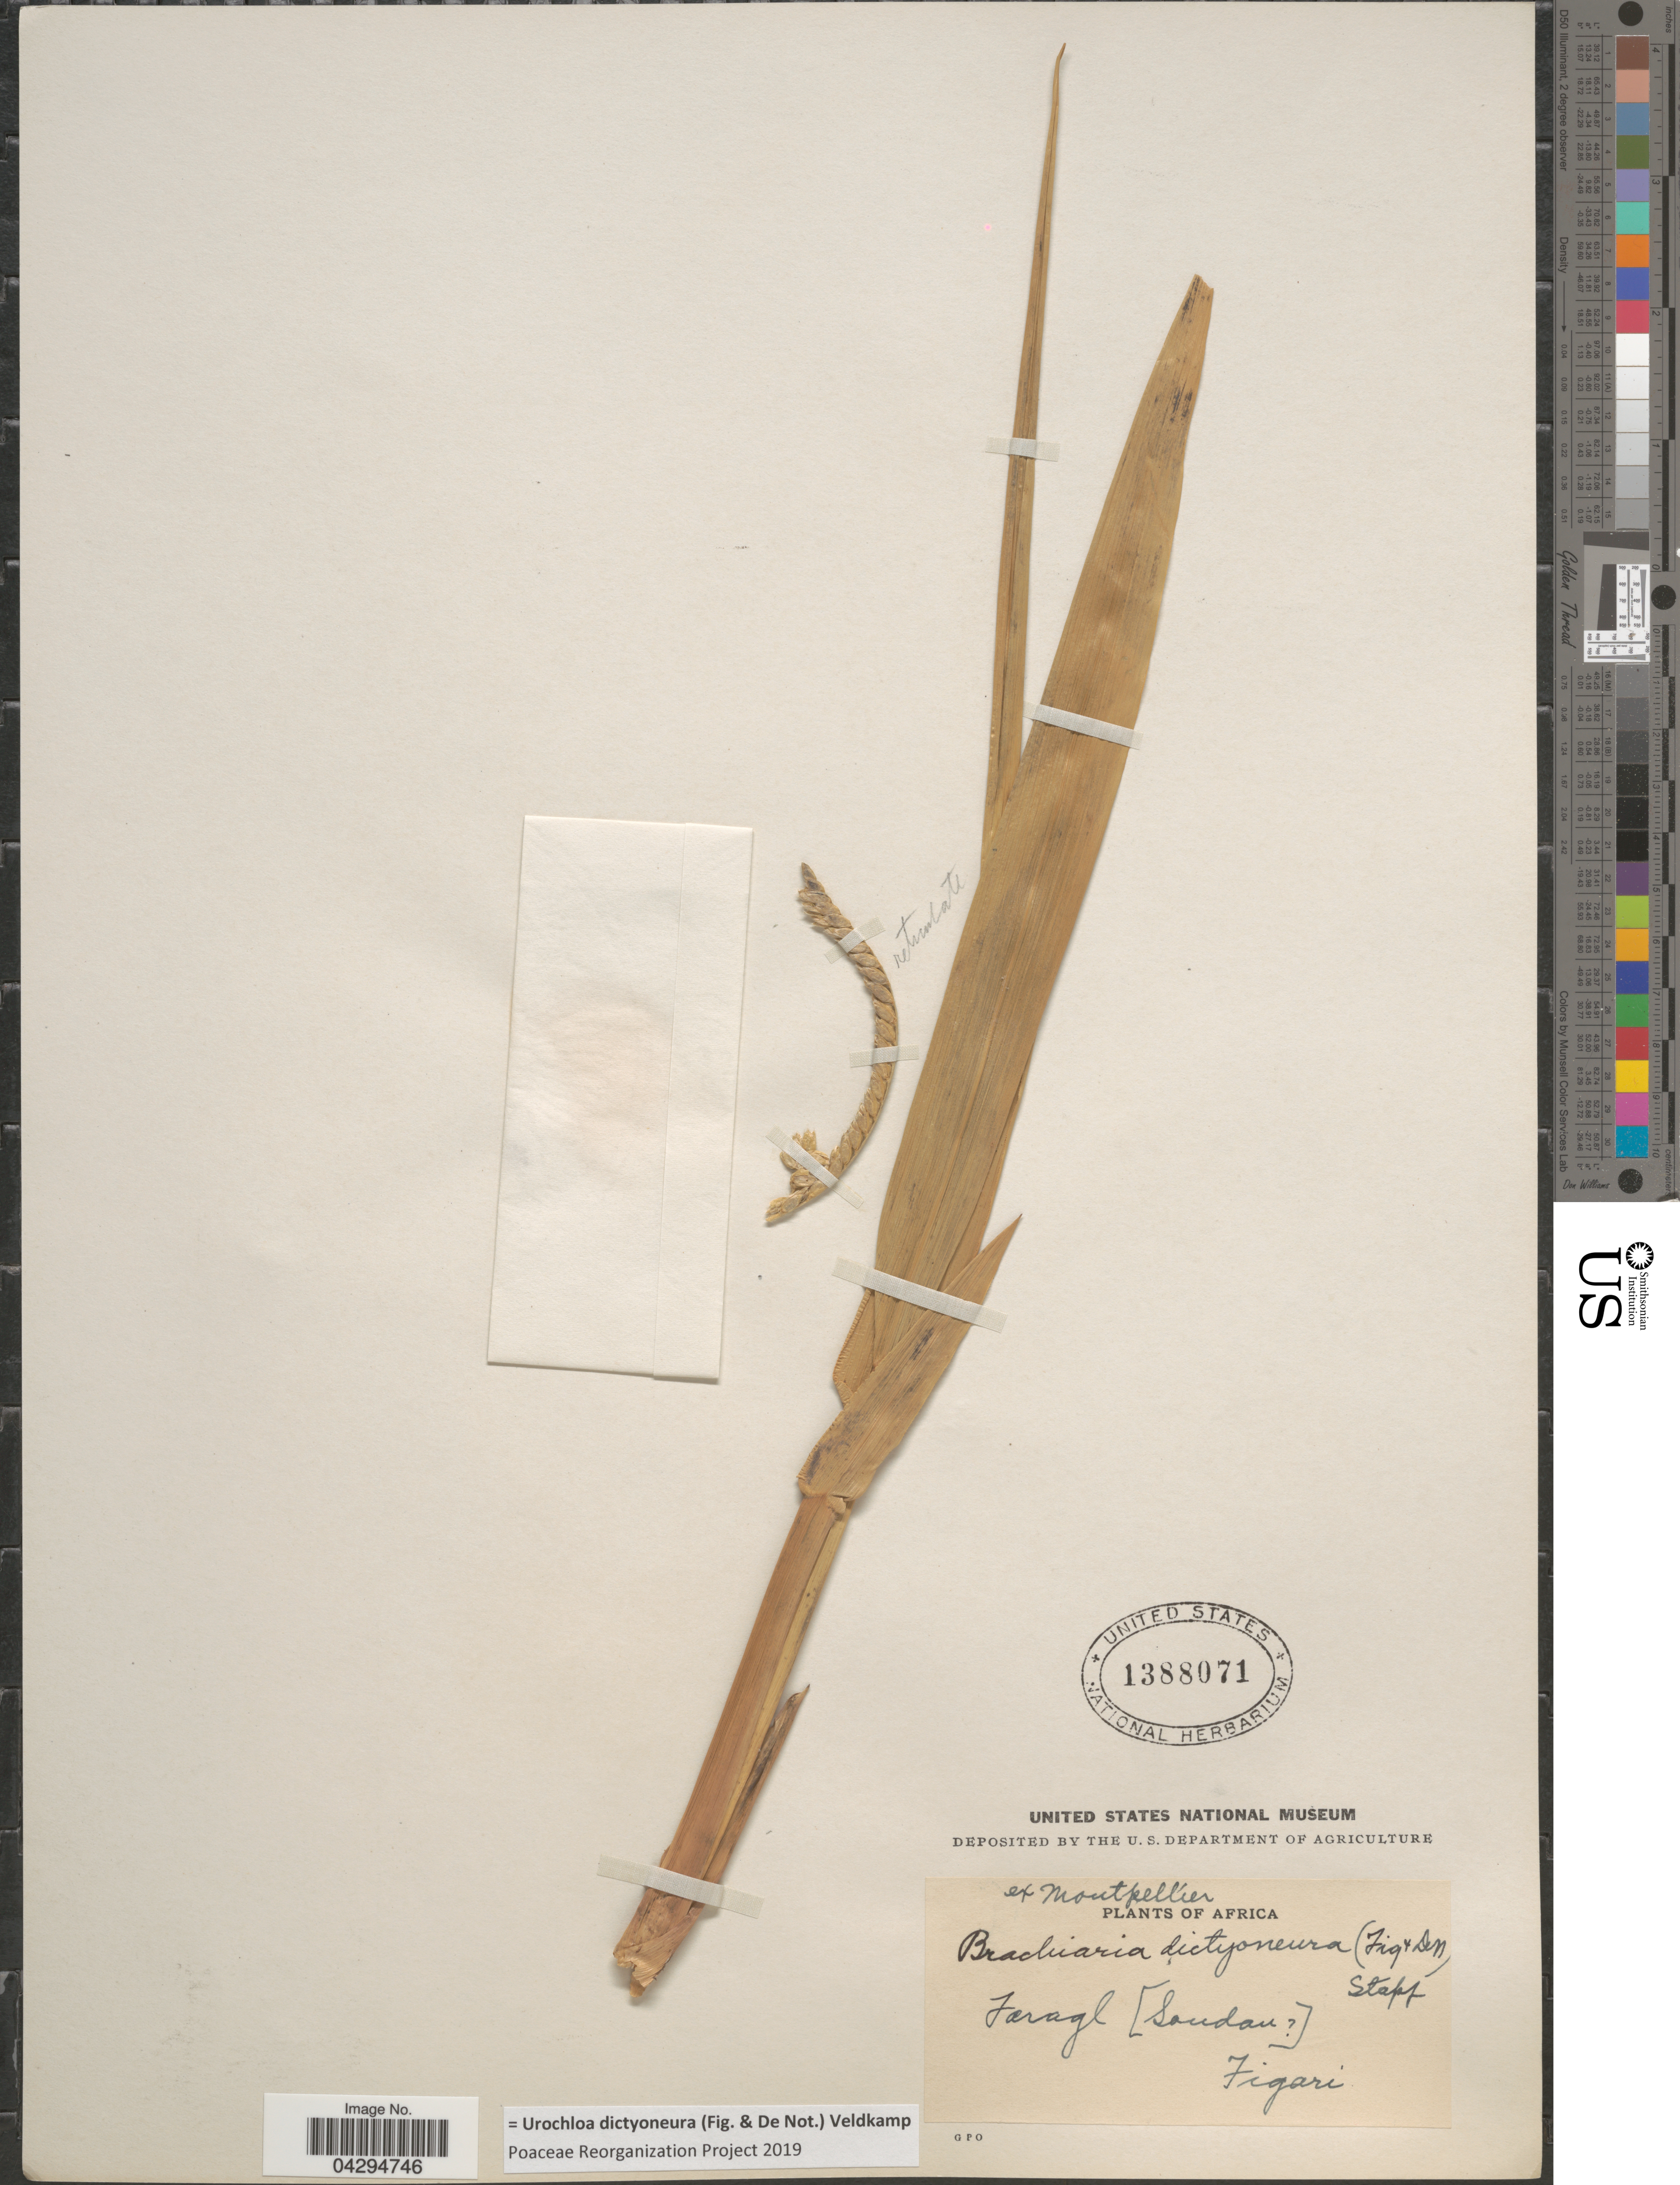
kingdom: Plantae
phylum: Tracheophyta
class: Liliopsida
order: Poales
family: Poaceae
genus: Urochloa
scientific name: Urochloa dictyoneura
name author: (Fig. & De Not.) Veldkamp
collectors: Figari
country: Sudan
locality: Faragl [Soudan].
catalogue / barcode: US 1388071